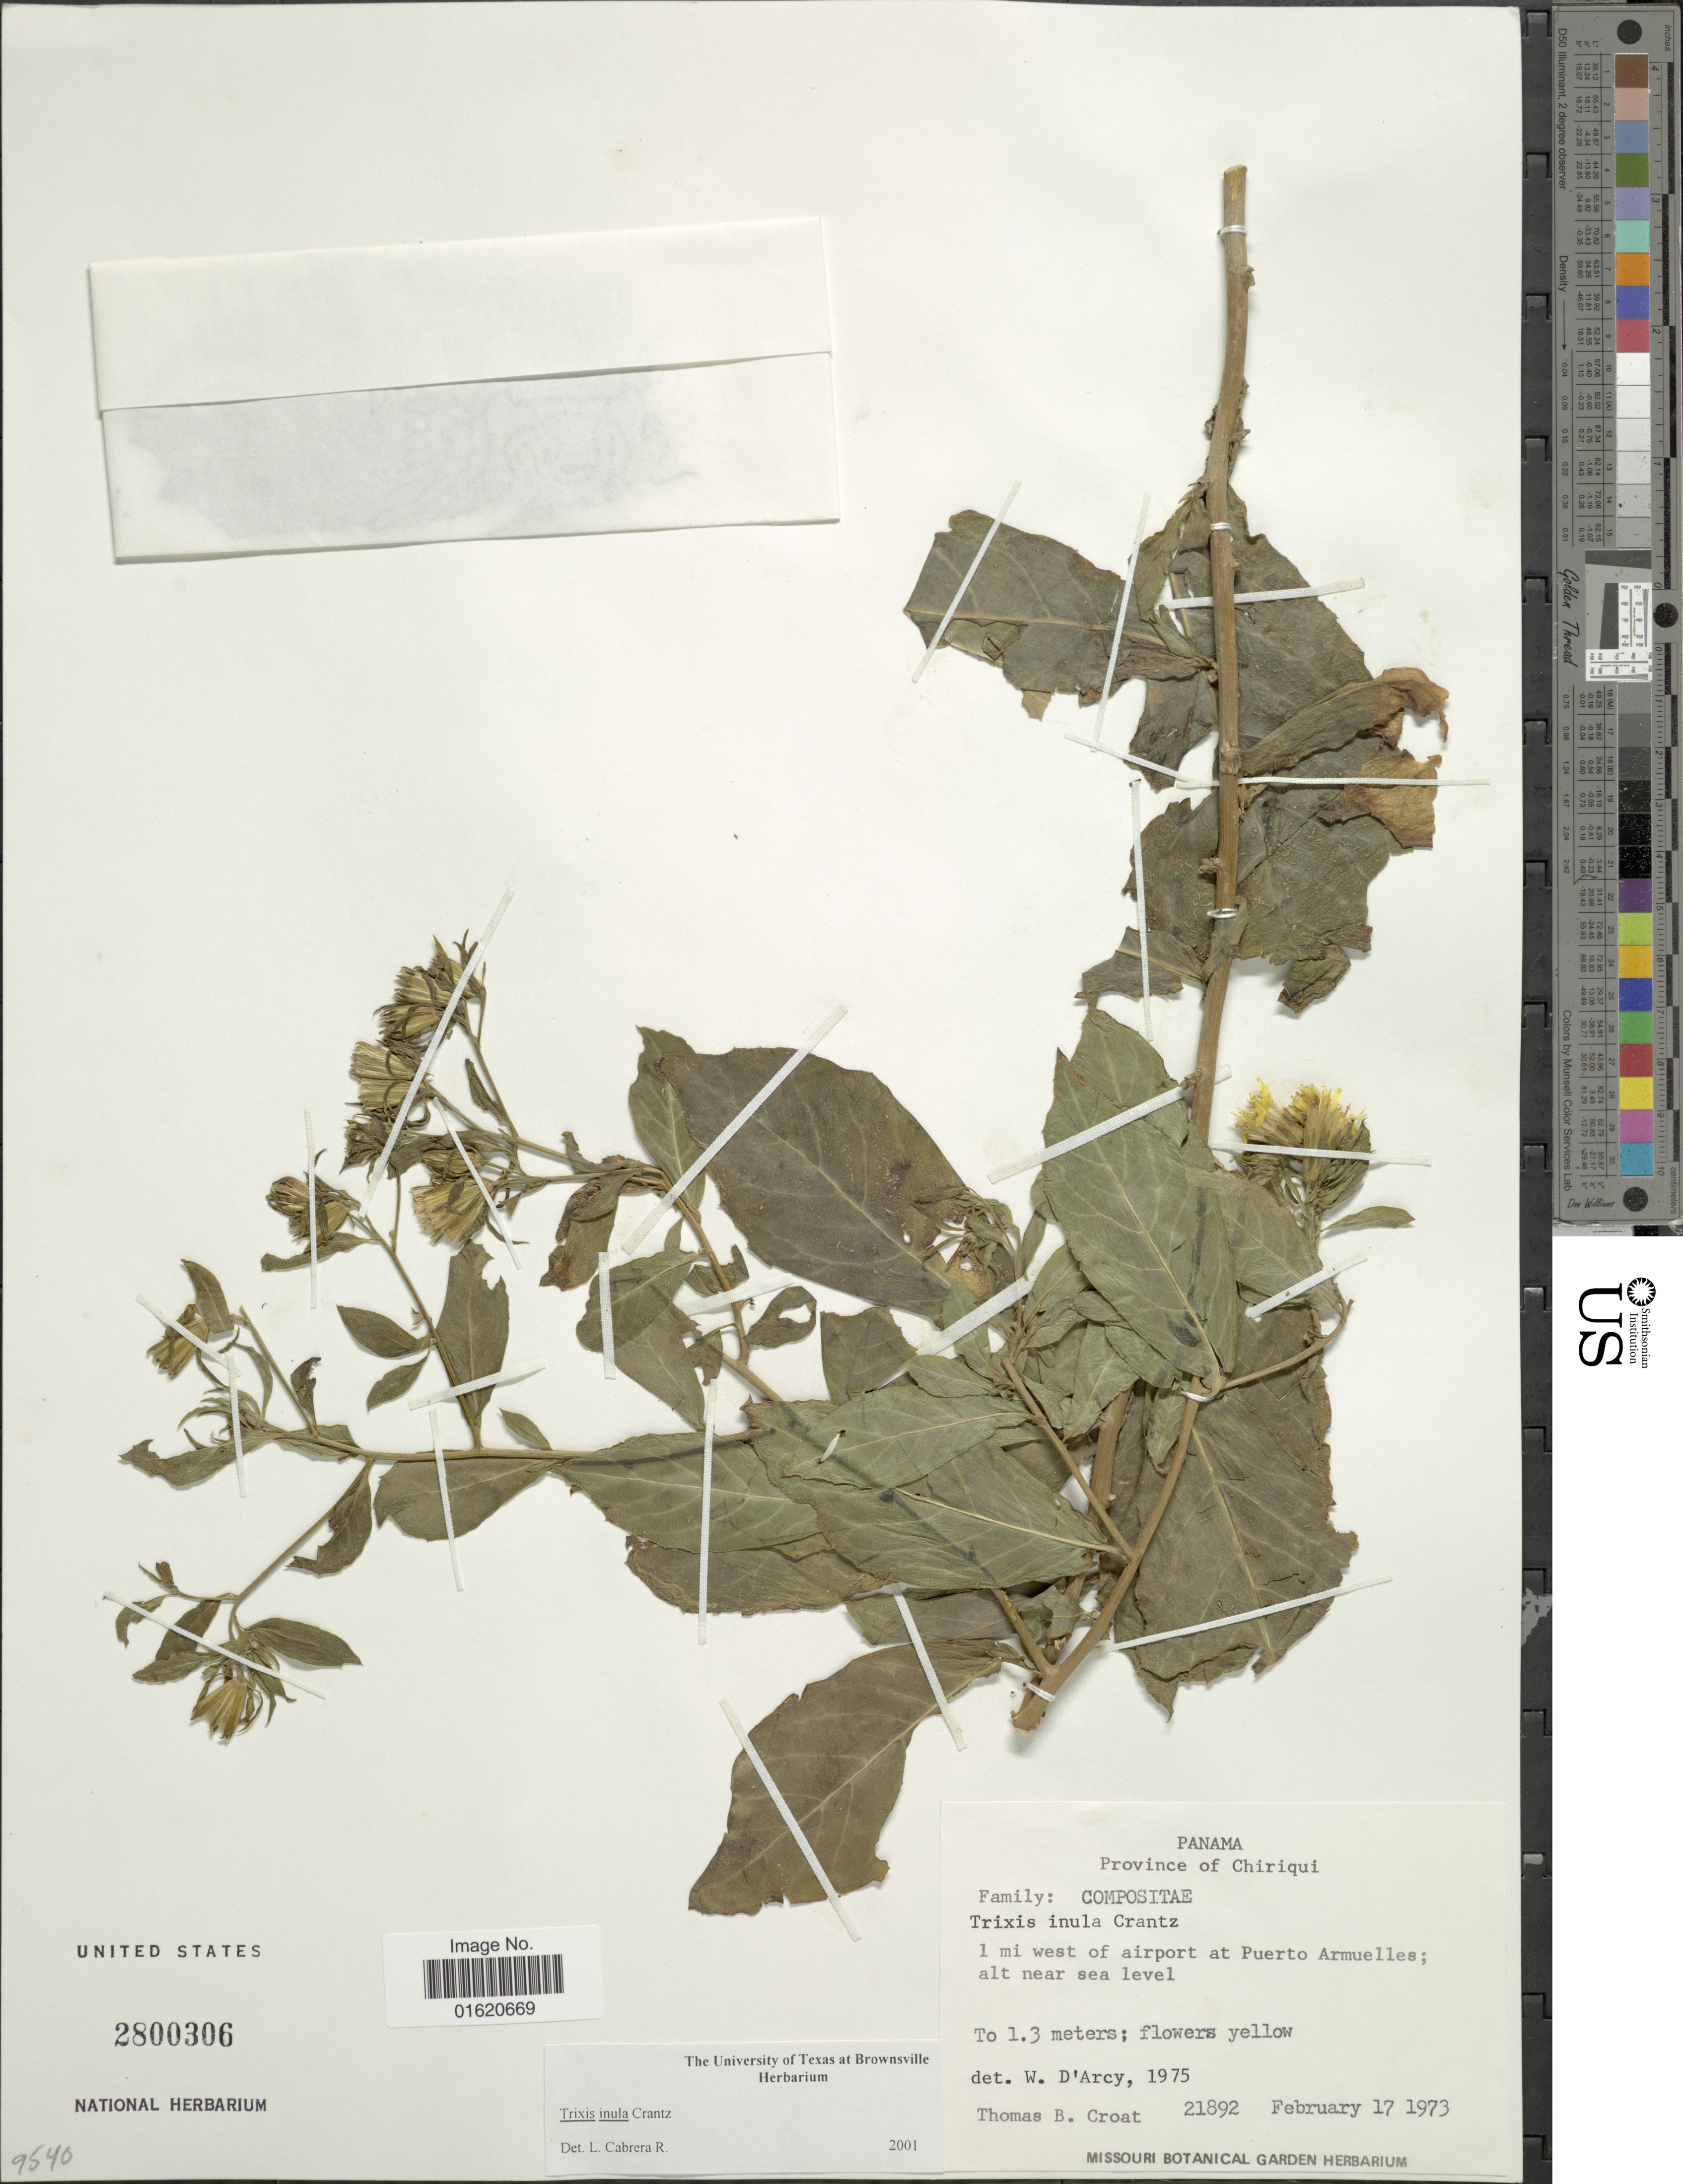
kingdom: Plantae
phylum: Tracheophyta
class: Magnoliopsida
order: Asterales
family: Asteraceae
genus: Trixis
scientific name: Trixis inula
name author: Crantz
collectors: T. B. Croat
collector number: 21892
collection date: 1973-02-17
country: Panama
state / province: Chiriqui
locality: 1 mi west of airport at Puerto Armuelles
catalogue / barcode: US 2800306